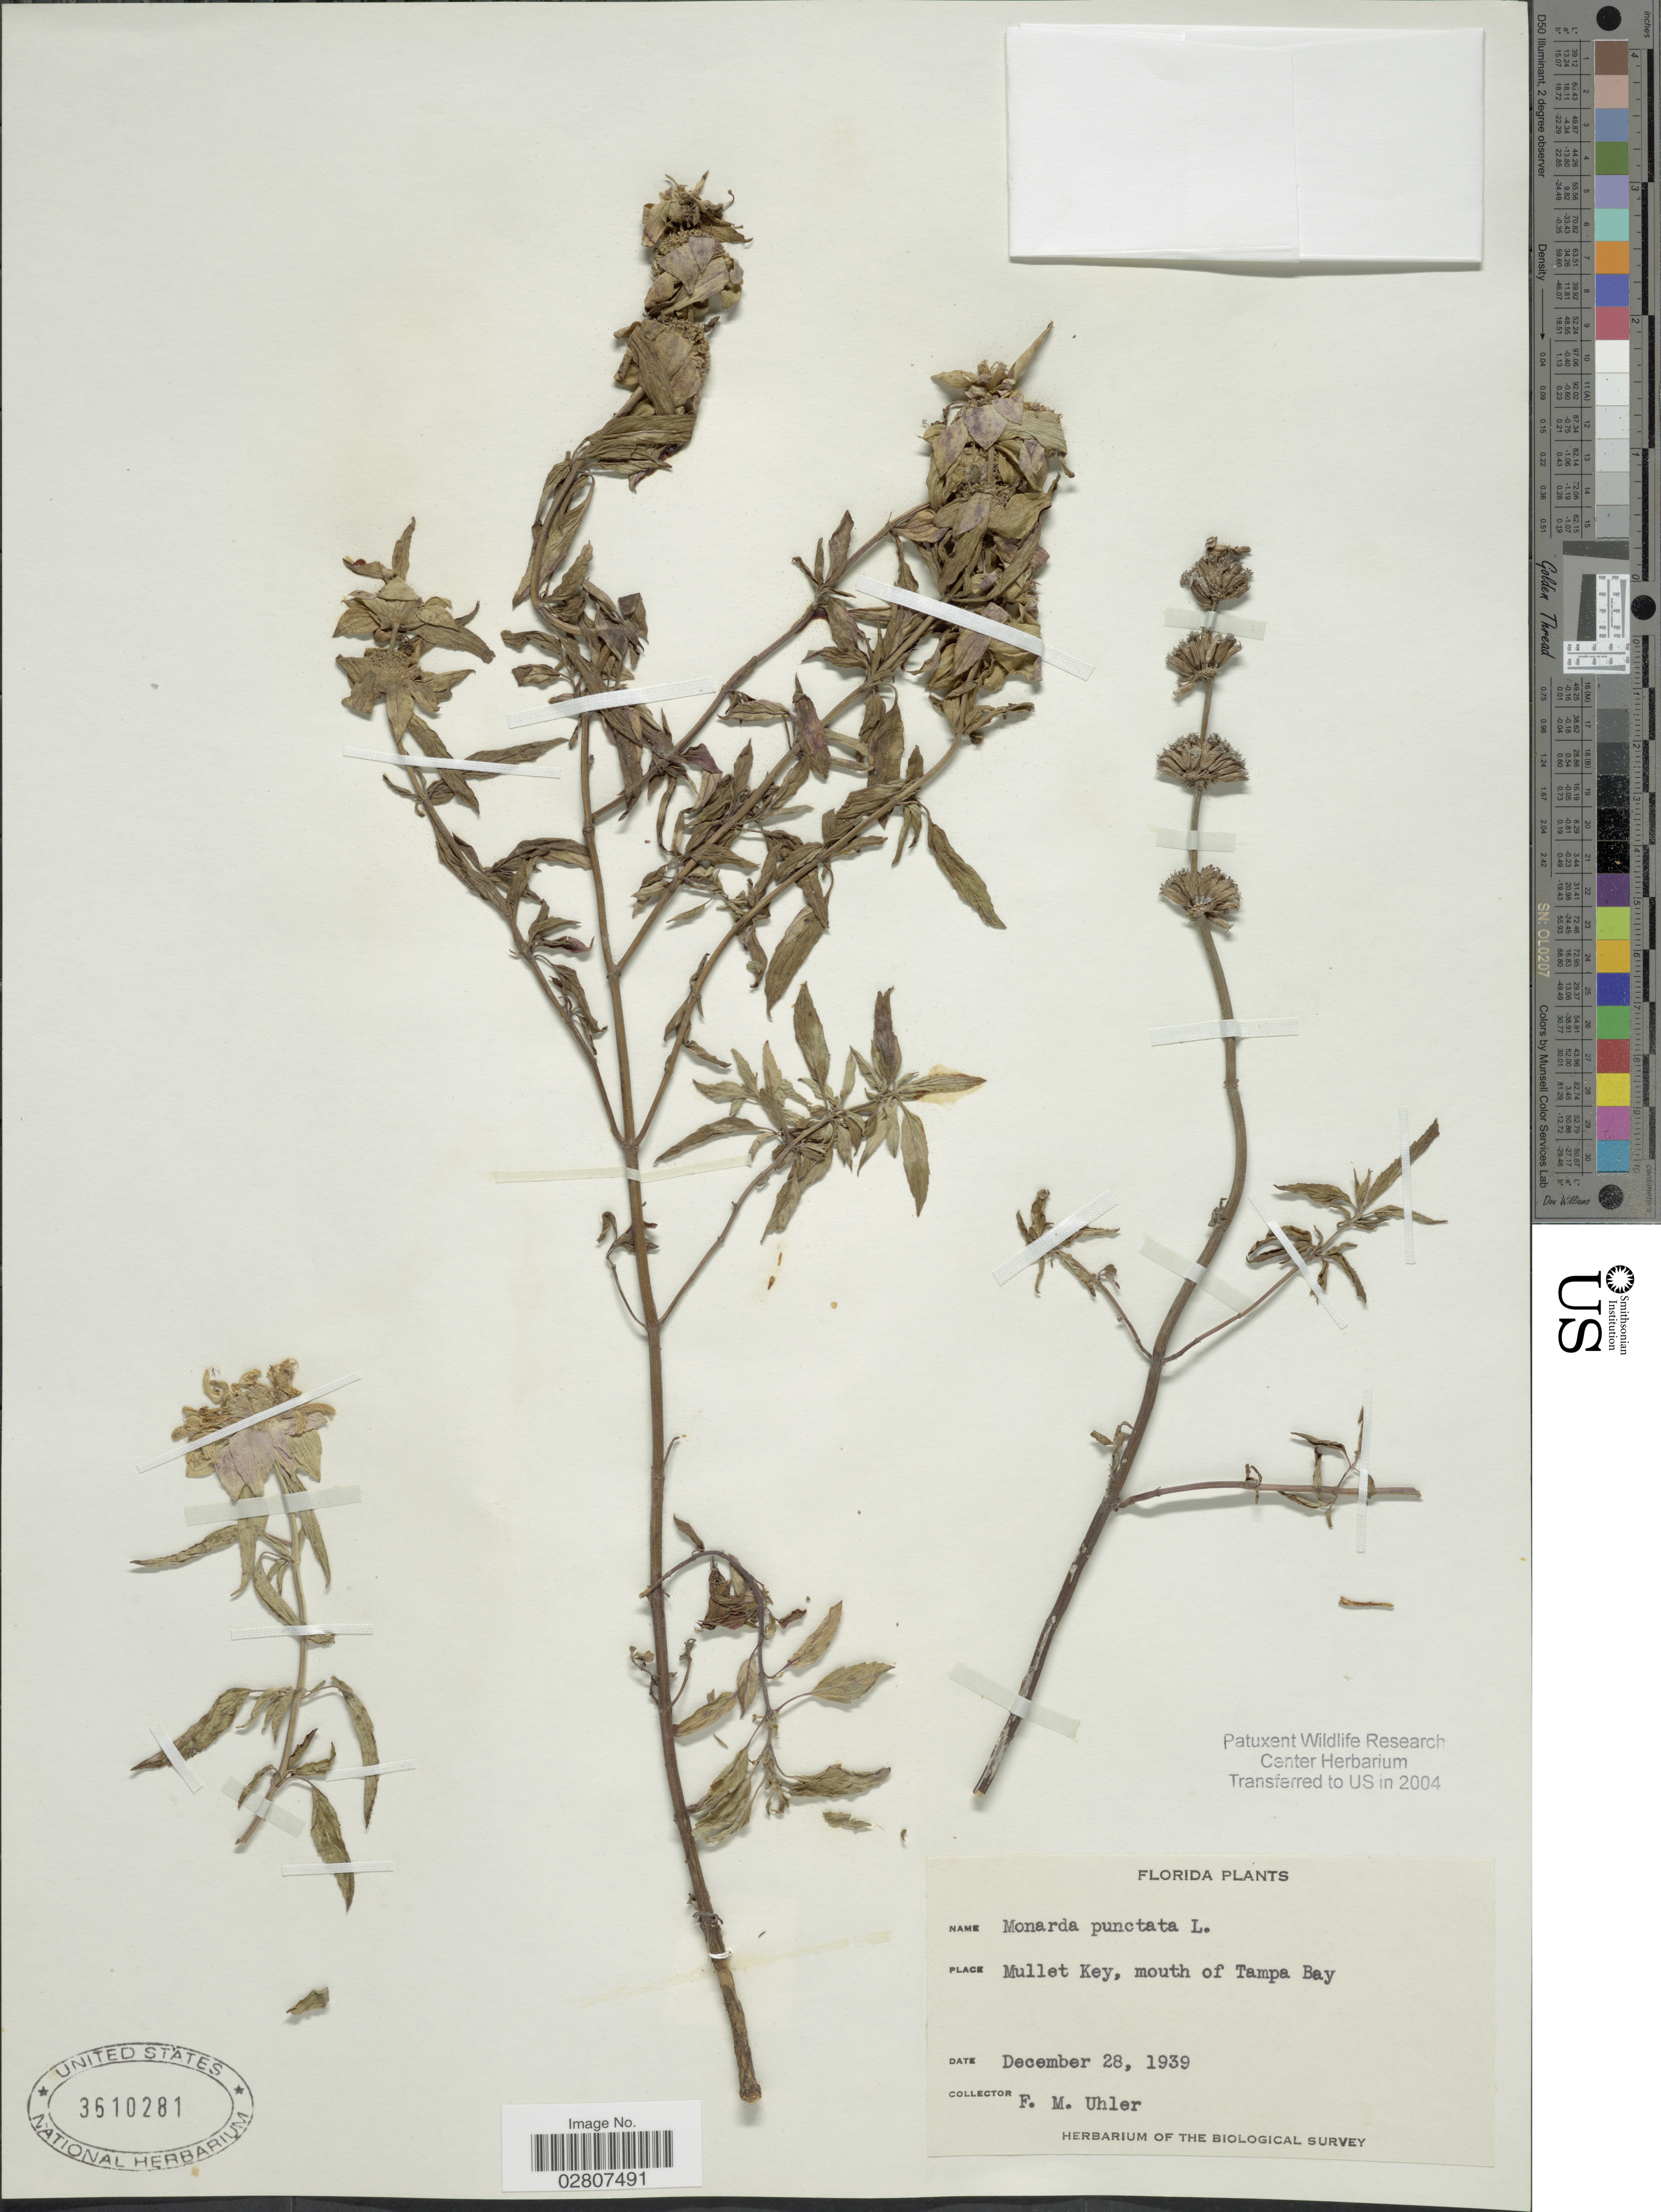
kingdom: Plantae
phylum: Tracheophyta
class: Magnoliopsida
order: Lamiales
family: Lamiaceae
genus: Monarda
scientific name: Monarda punctata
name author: L.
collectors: F. M. Uhler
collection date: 1939-12-28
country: United States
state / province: Florida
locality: Mullet Key, mouth of Tampa Bay.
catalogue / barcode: US 3610281